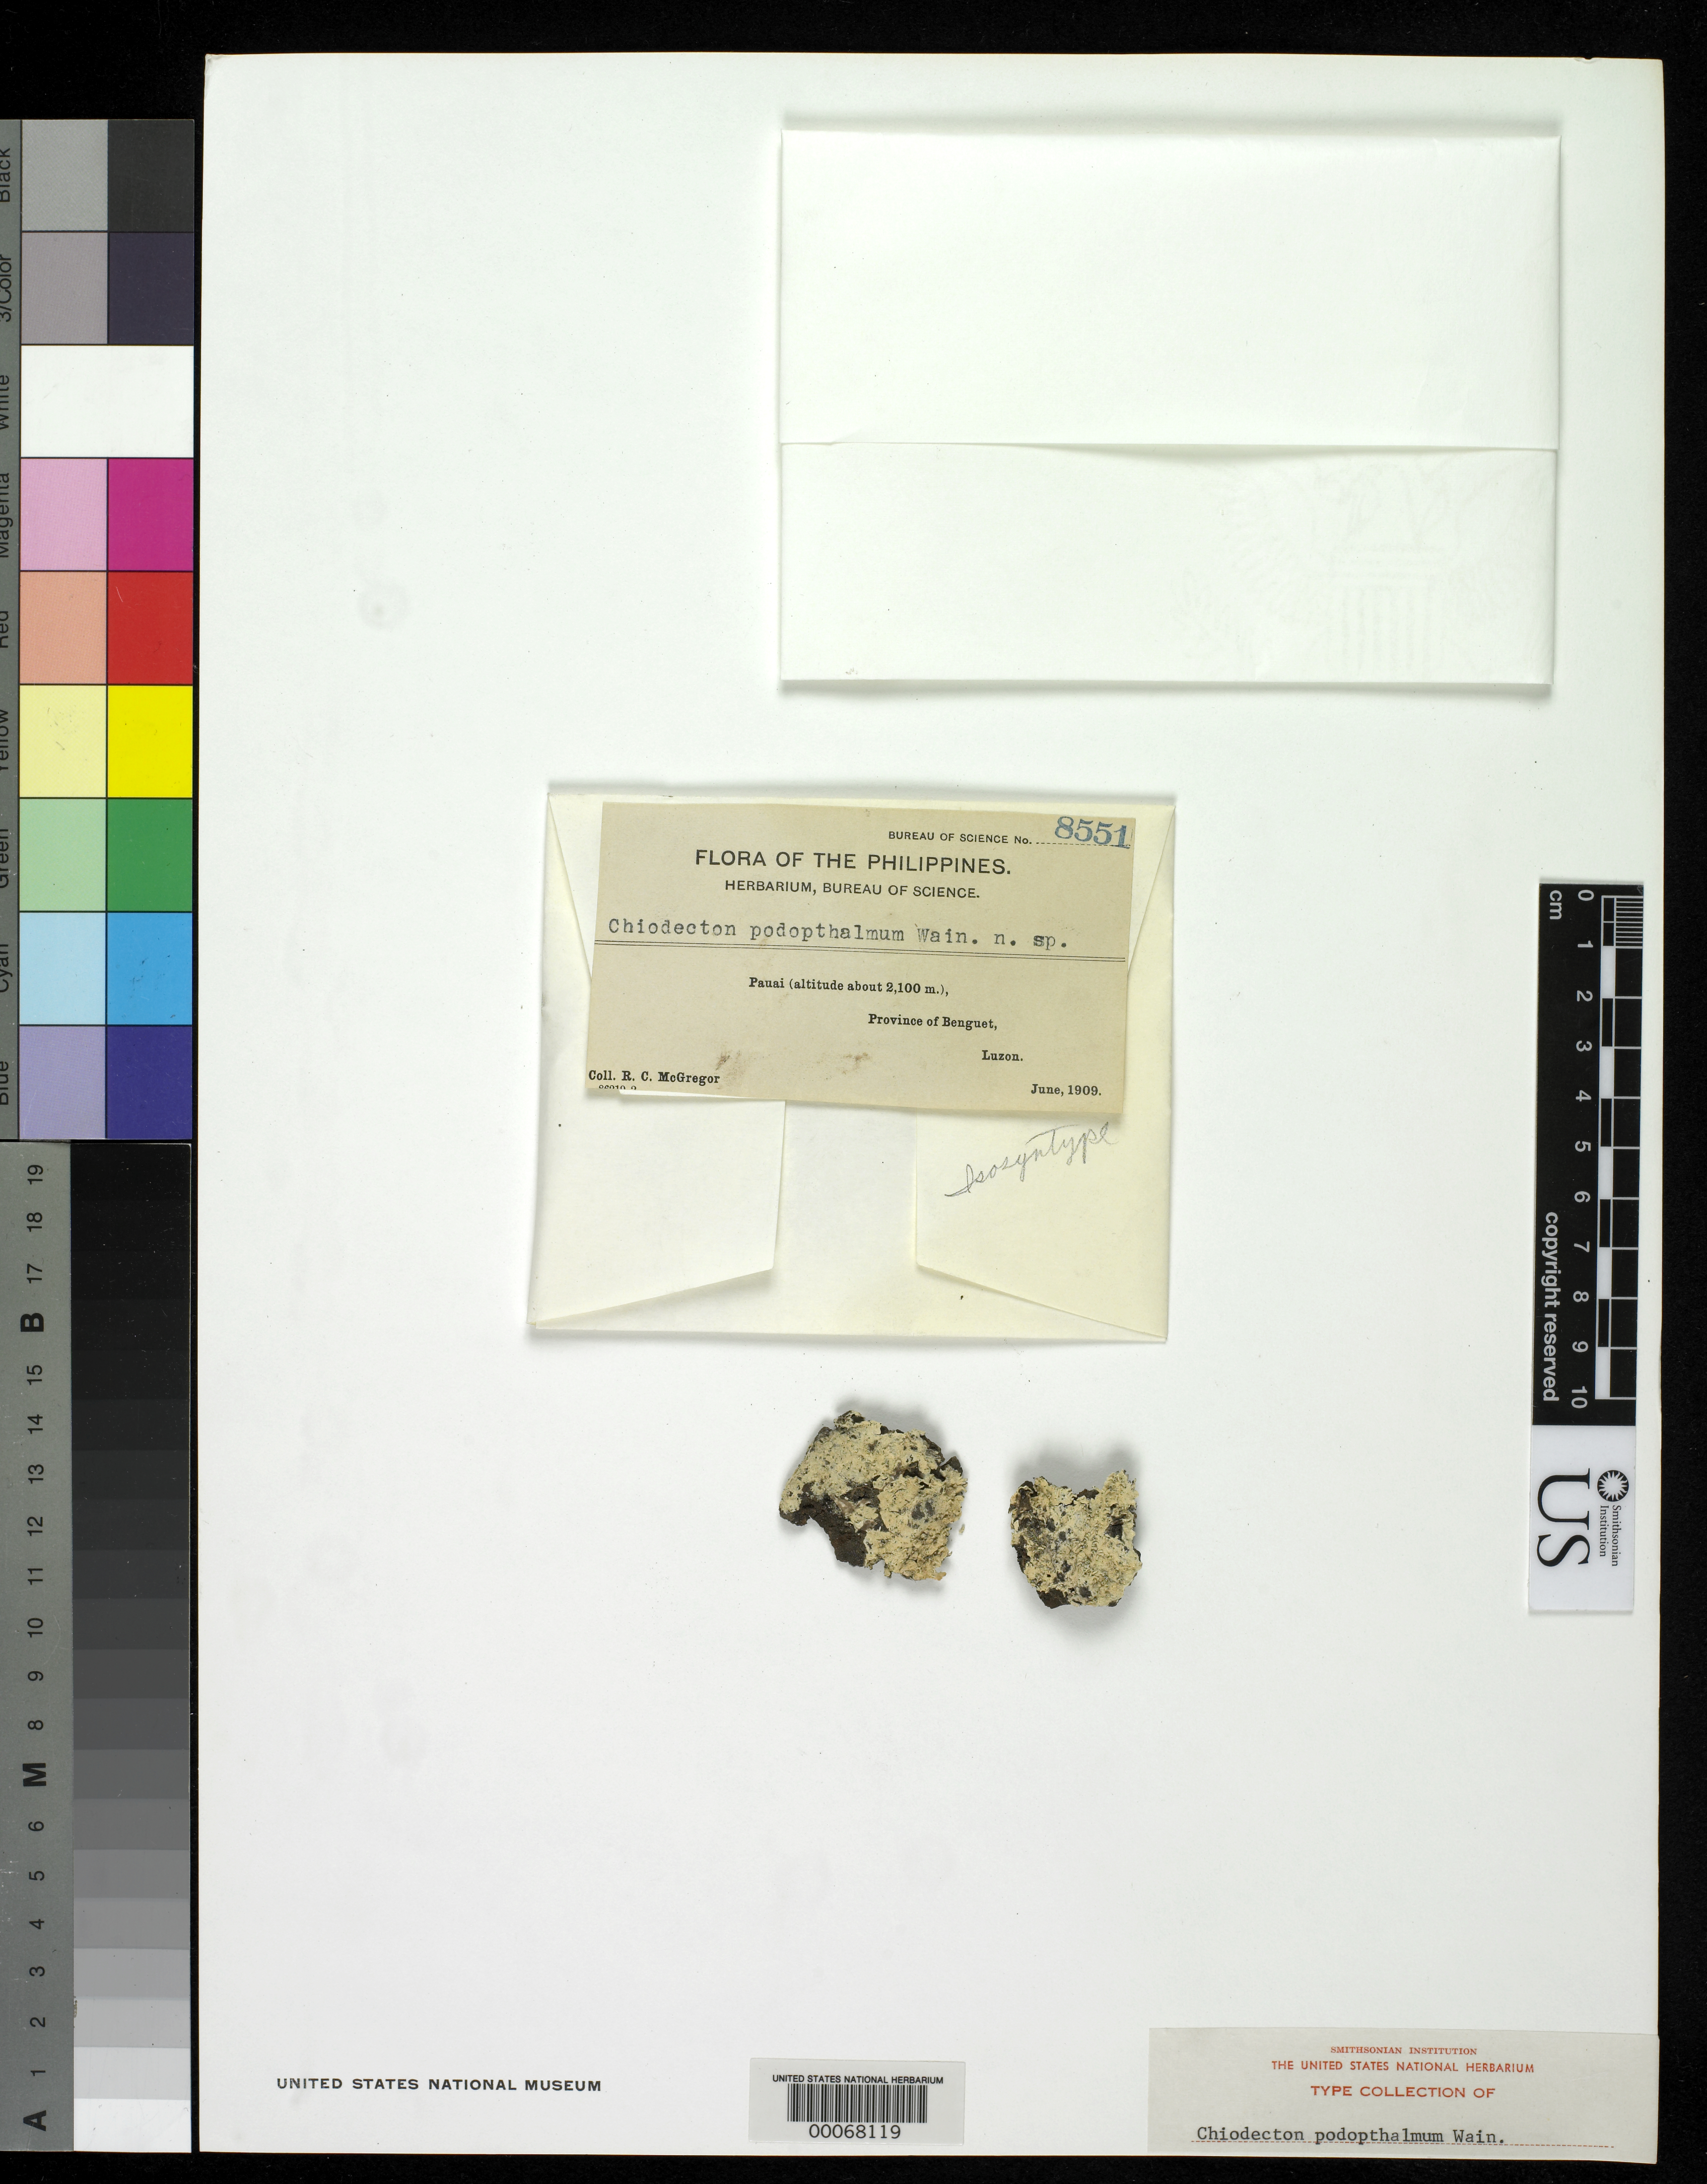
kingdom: Fungi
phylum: Ascomycota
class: Arthoniomycetes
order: Arthoniales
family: Roccellaceae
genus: Chiodecton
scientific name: Chiodecton podopthalmum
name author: Vain.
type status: Isosyntype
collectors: R. C. McGregor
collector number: Bur. Sci. 8551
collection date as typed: Jun 1909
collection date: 1909-06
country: Philippines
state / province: Cordillera (Administrative Region)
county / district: Benguet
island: Luzon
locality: Pauai.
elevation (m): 2100